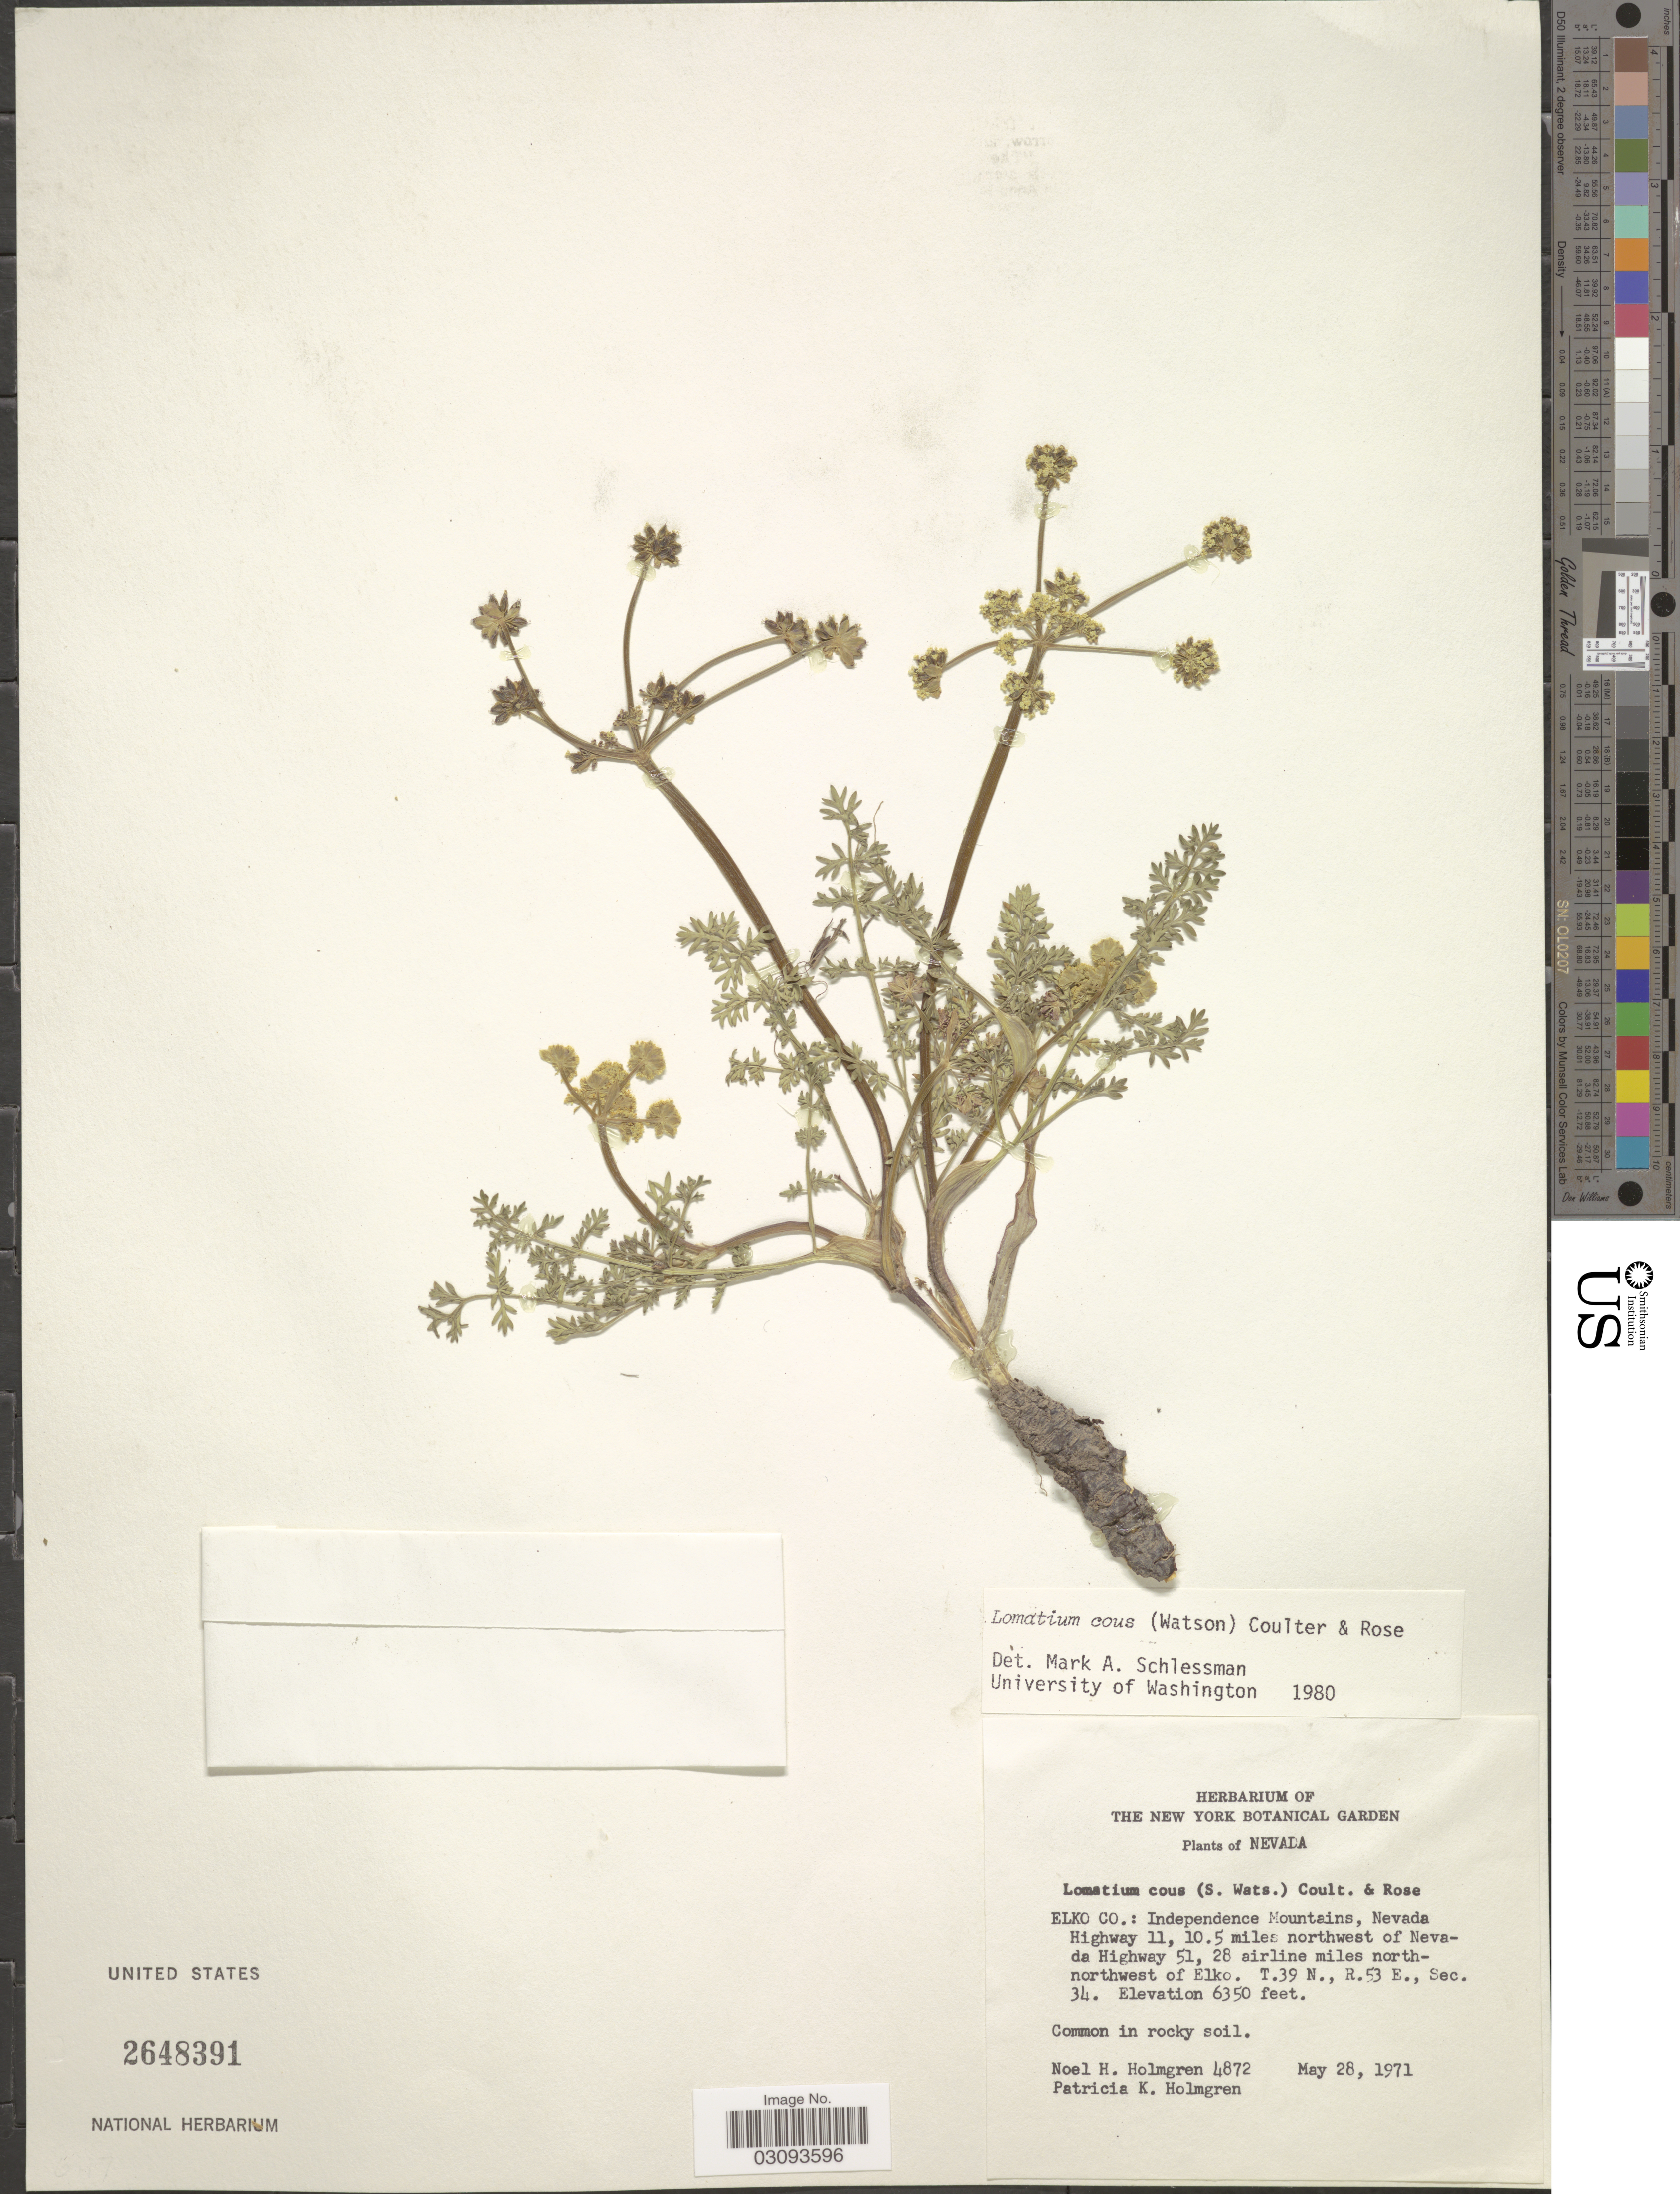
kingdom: Plantae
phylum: Tracheophyta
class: Magnoliopsida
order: Apiales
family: Apiaceae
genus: Lomatium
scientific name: Lomatium cous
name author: (S. Watson) J.M. Coult. & Rose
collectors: N. H. Holmgren & P. K. Holmgren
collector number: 4872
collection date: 1971-05-28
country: United States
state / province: Nevada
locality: Elko Co.: Independence Mountains, Nevada Highway 11, 10.5 miles northwest of Nevada Highway 51, 28 airline miles north-northwest of Elko. T.39 N., R.53 E., Sec. 34.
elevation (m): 1935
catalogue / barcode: US 2648391